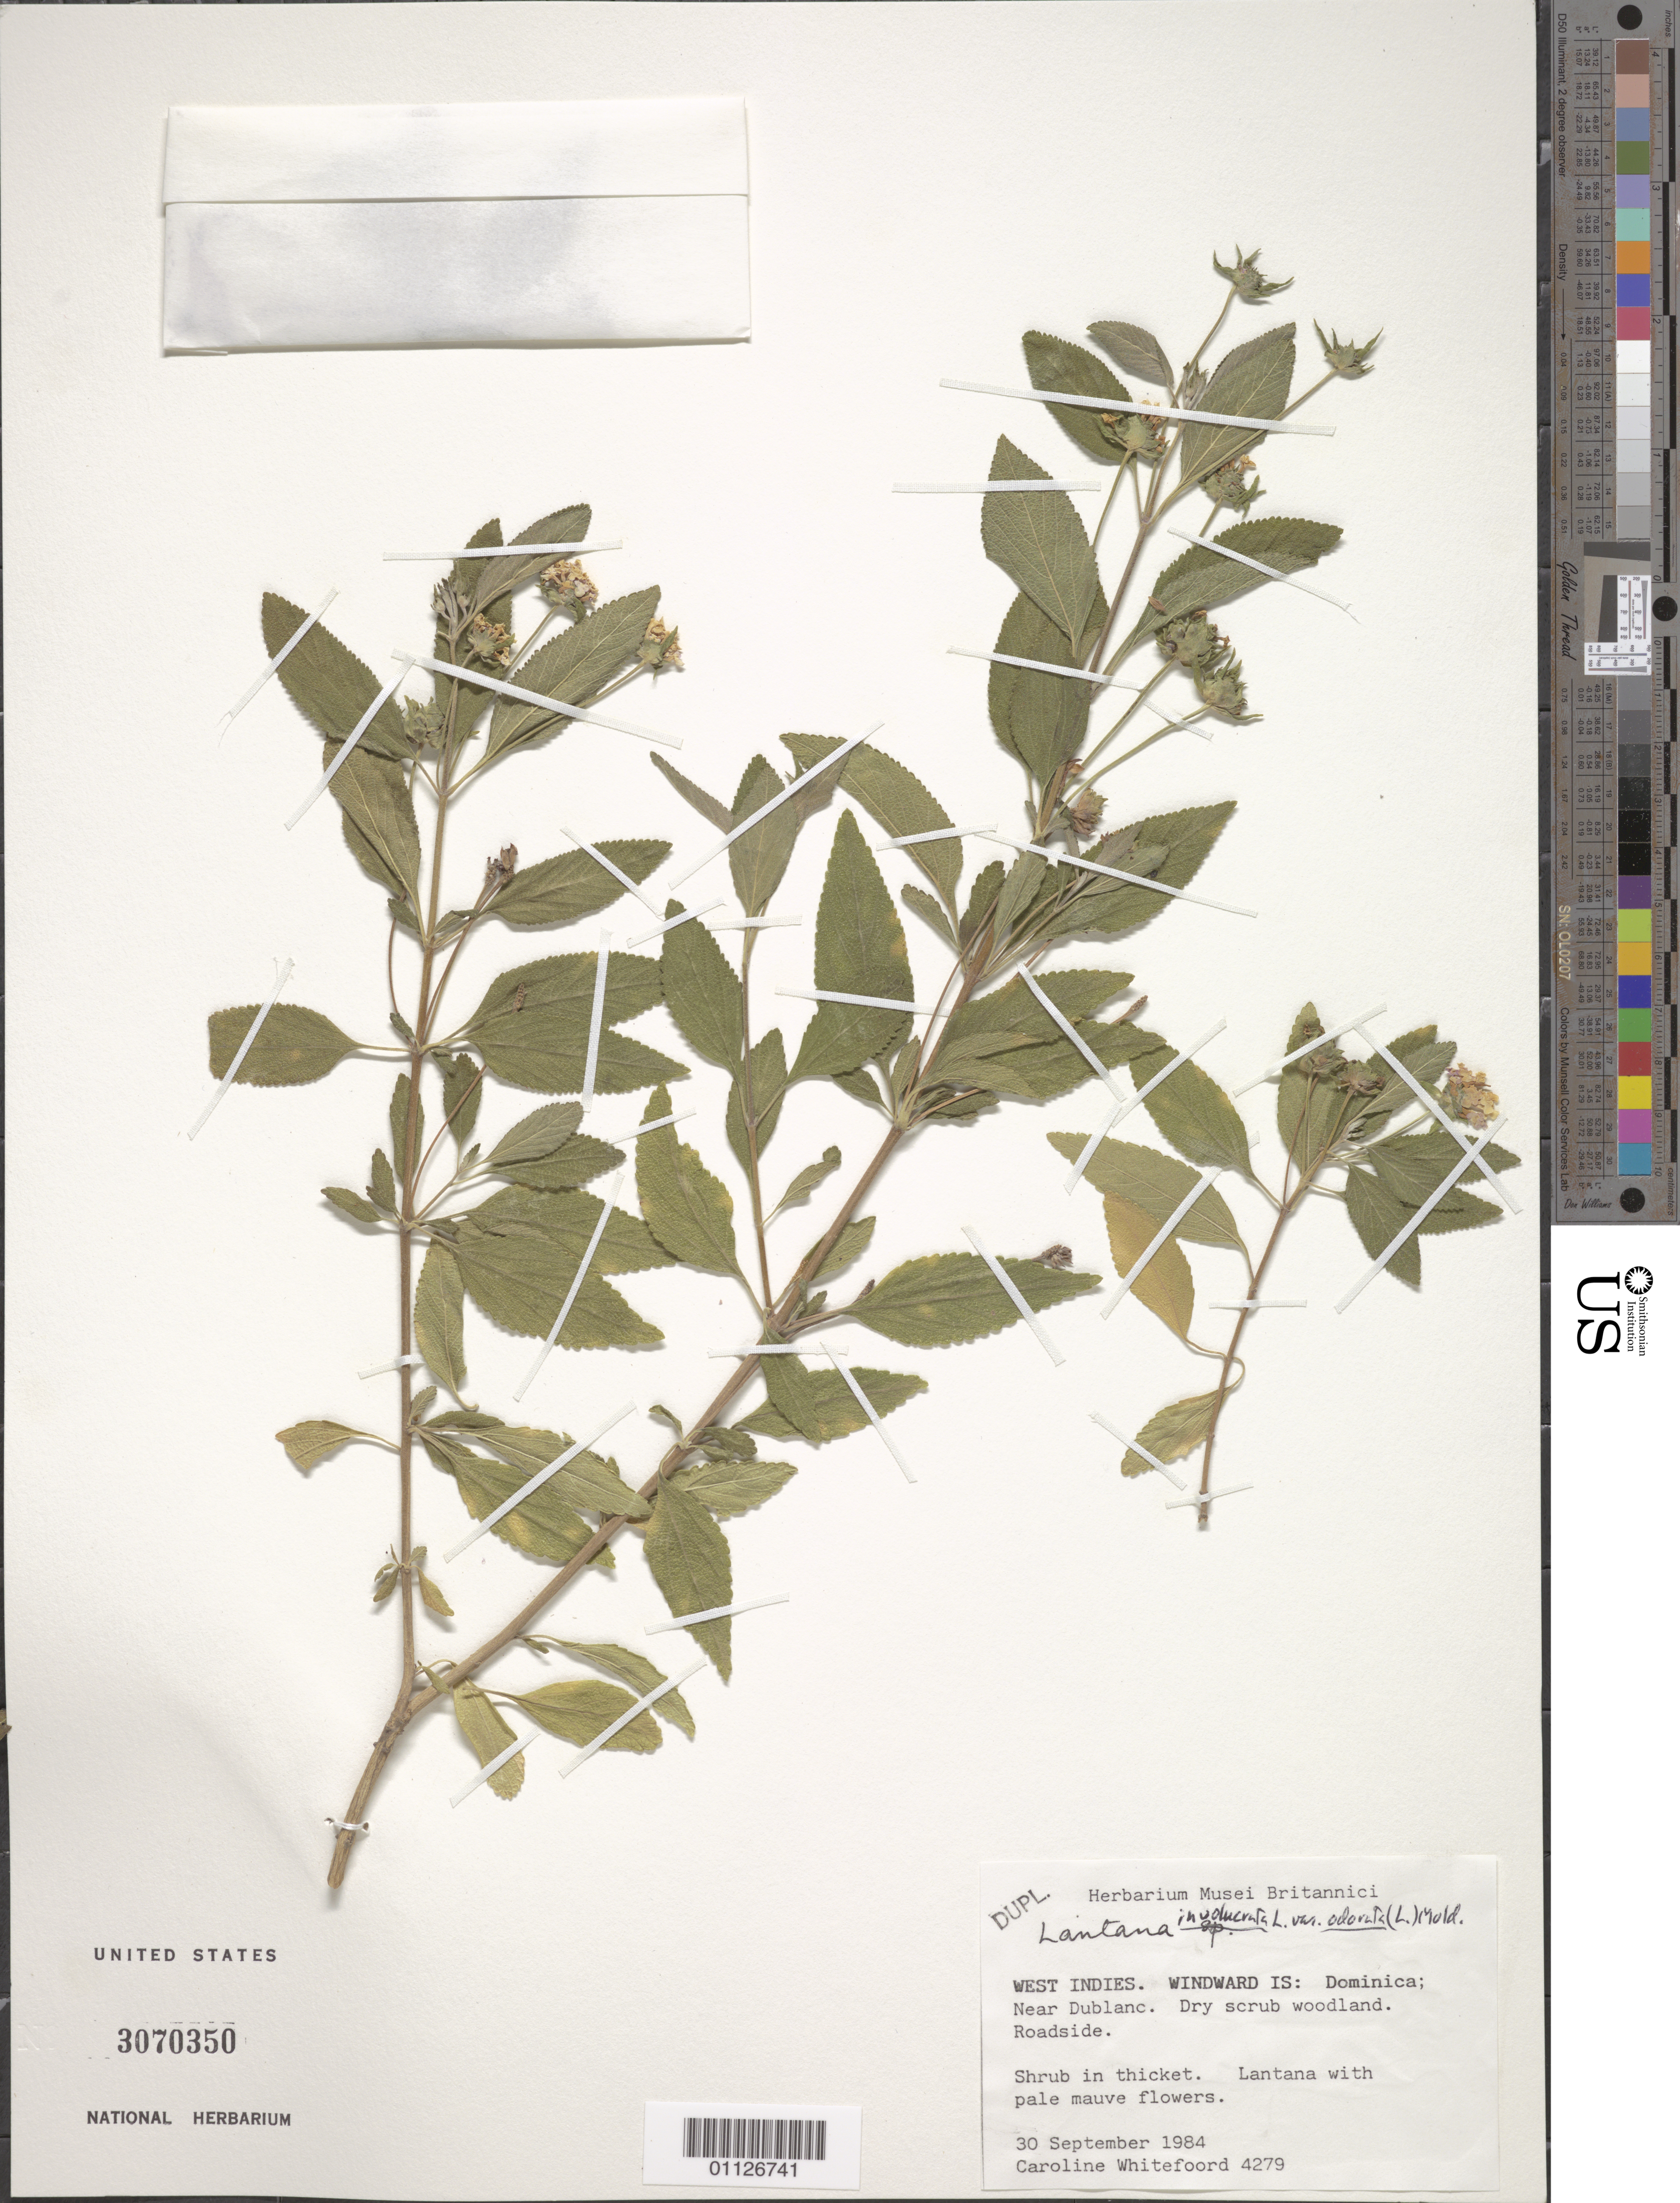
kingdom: Plantae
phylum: Tracheophyta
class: Magnoliopsida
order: Lamiales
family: Verbenaceae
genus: Lantana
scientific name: Lantana involucrata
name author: L.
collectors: C. Whitefoord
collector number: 4279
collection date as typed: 30 Sep 1984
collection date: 1984-09-30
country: Dominica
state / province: St. Peter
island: Dominica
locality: Near Dublanc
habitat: dry scrub woodland | roadside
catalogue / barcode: US 3070350